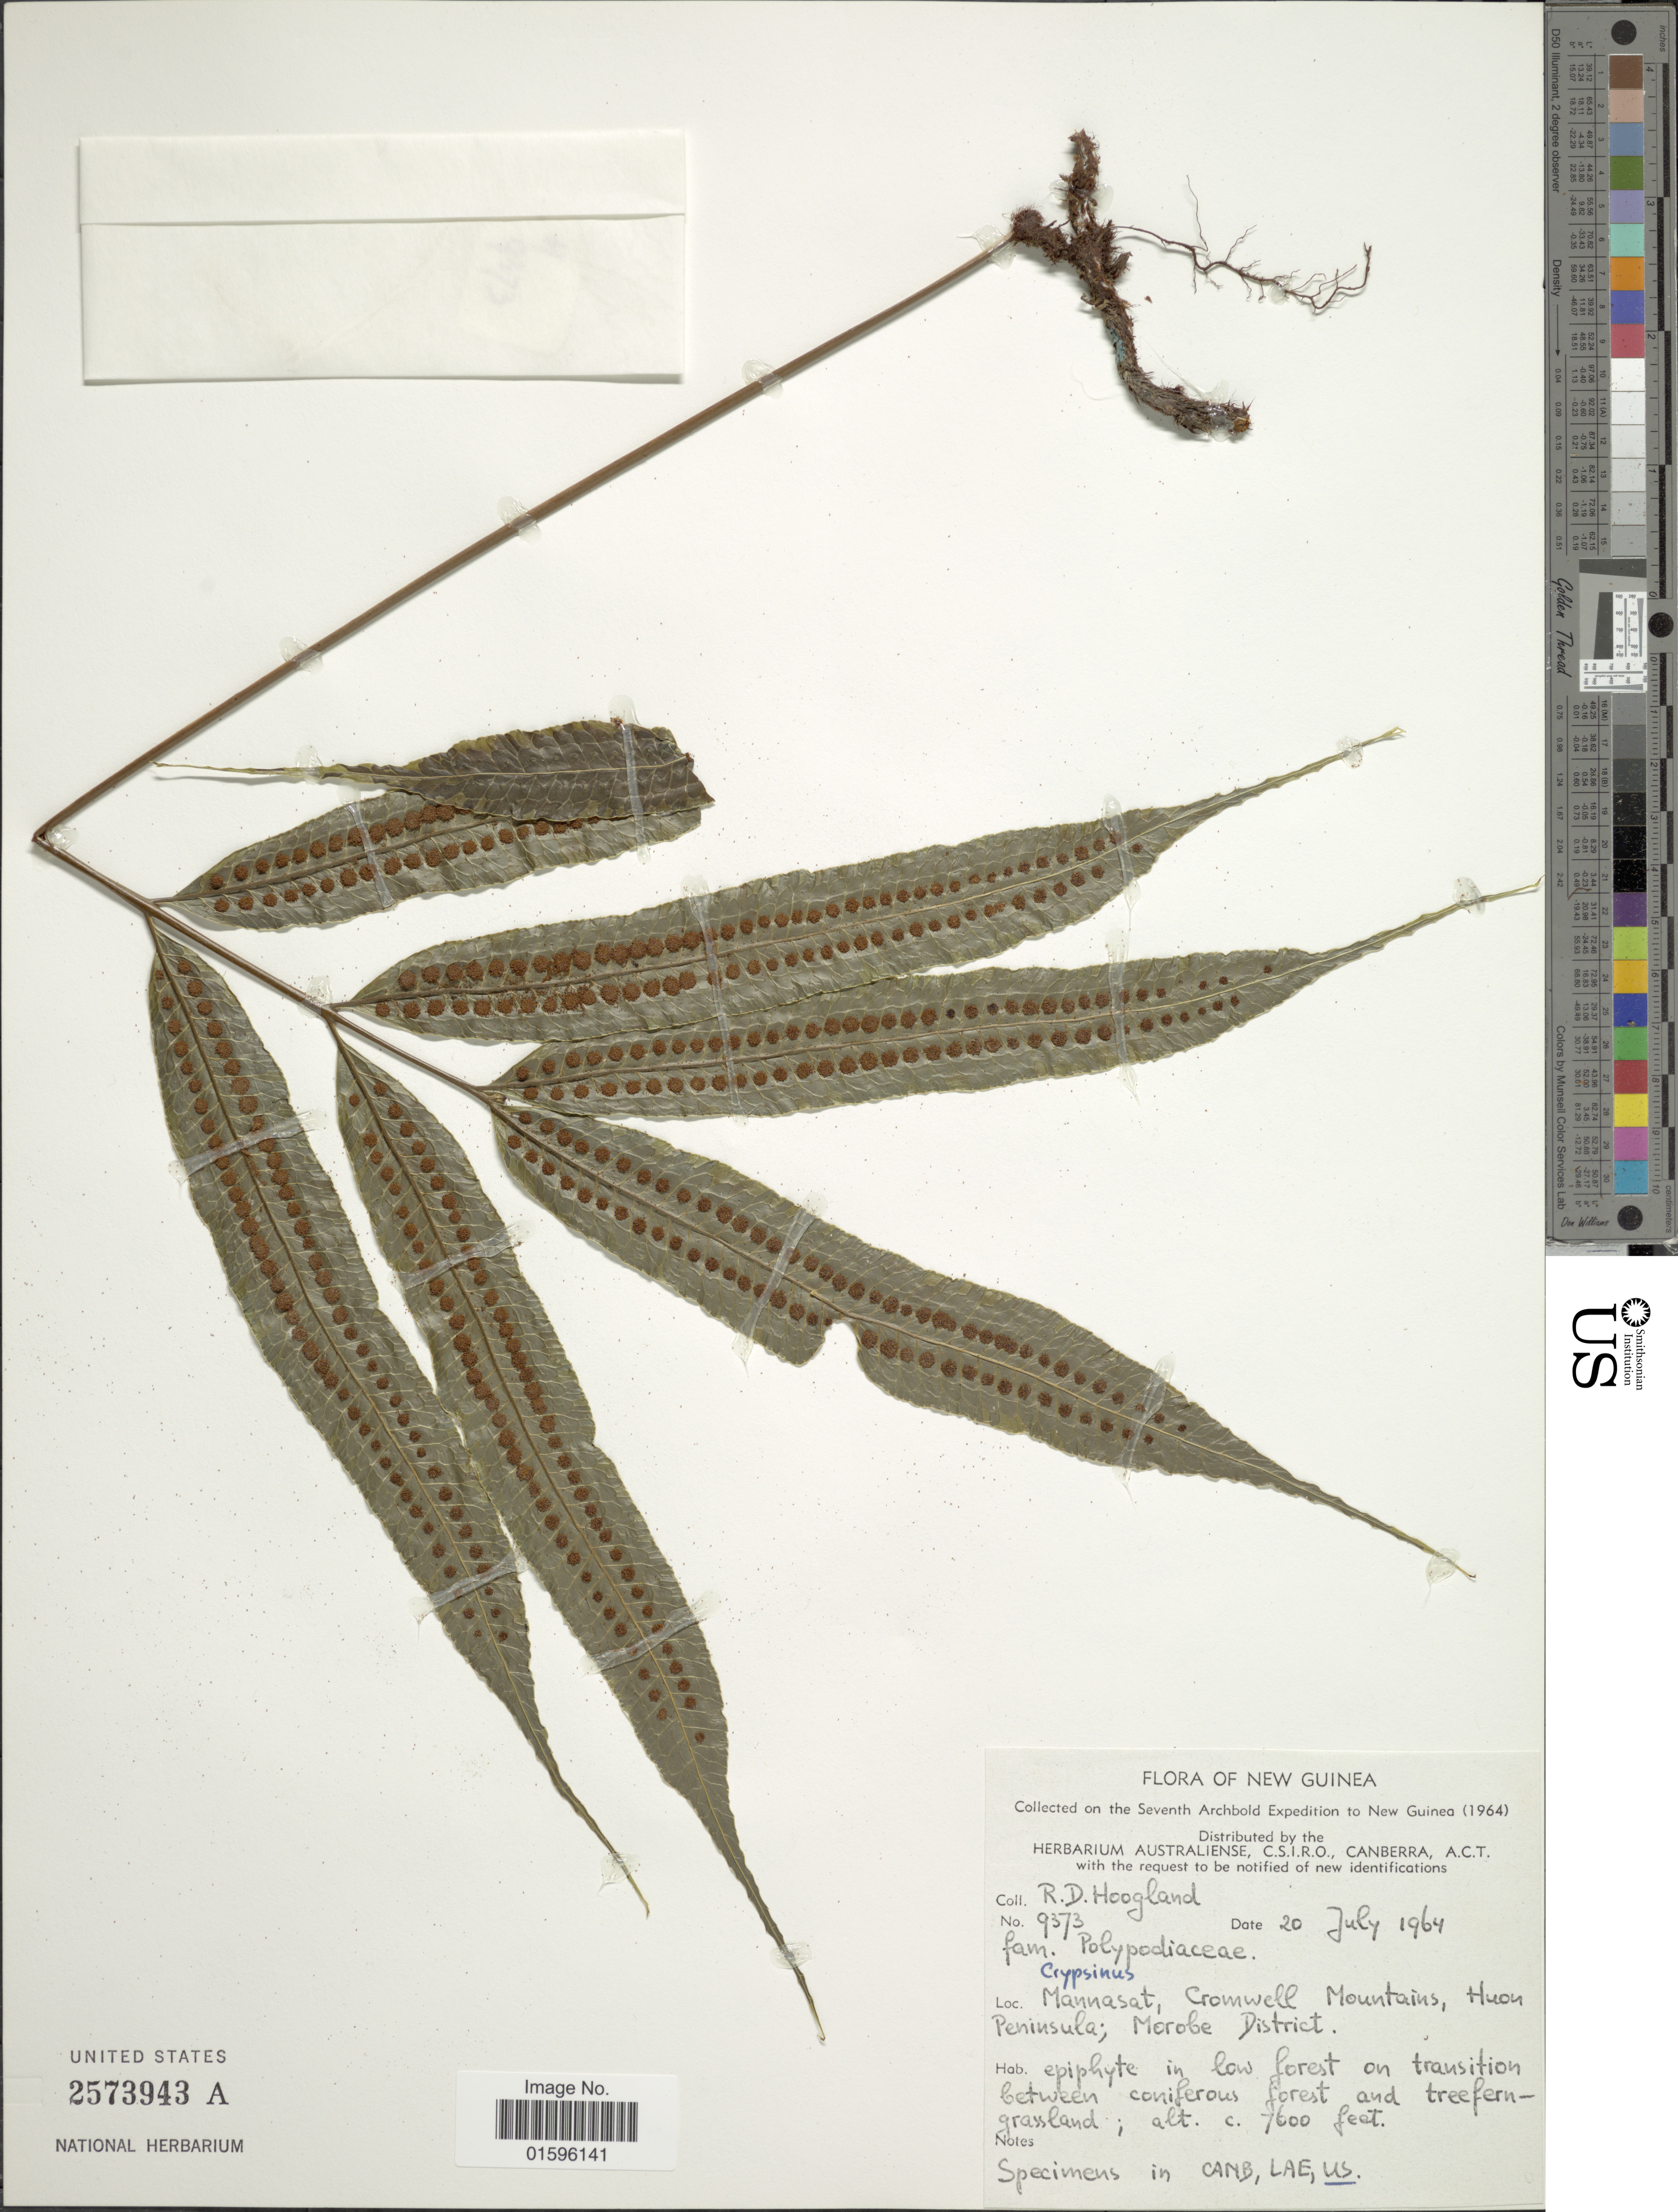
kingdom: Plantae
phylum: Tracheophyta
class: Polypodiopsida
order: Polypodiales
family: Polypodiaceae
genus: Polypodium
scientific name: Polypodium sp.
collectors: R. D. Hoogland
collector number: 9373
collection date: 1964-07-20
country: Papua New Guinea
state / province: Morobe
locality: New Guinea, Mannasat, Cromwell Mountains, Huon Peninsula, Morobe District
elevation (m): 2316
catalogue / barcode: US 2573943A